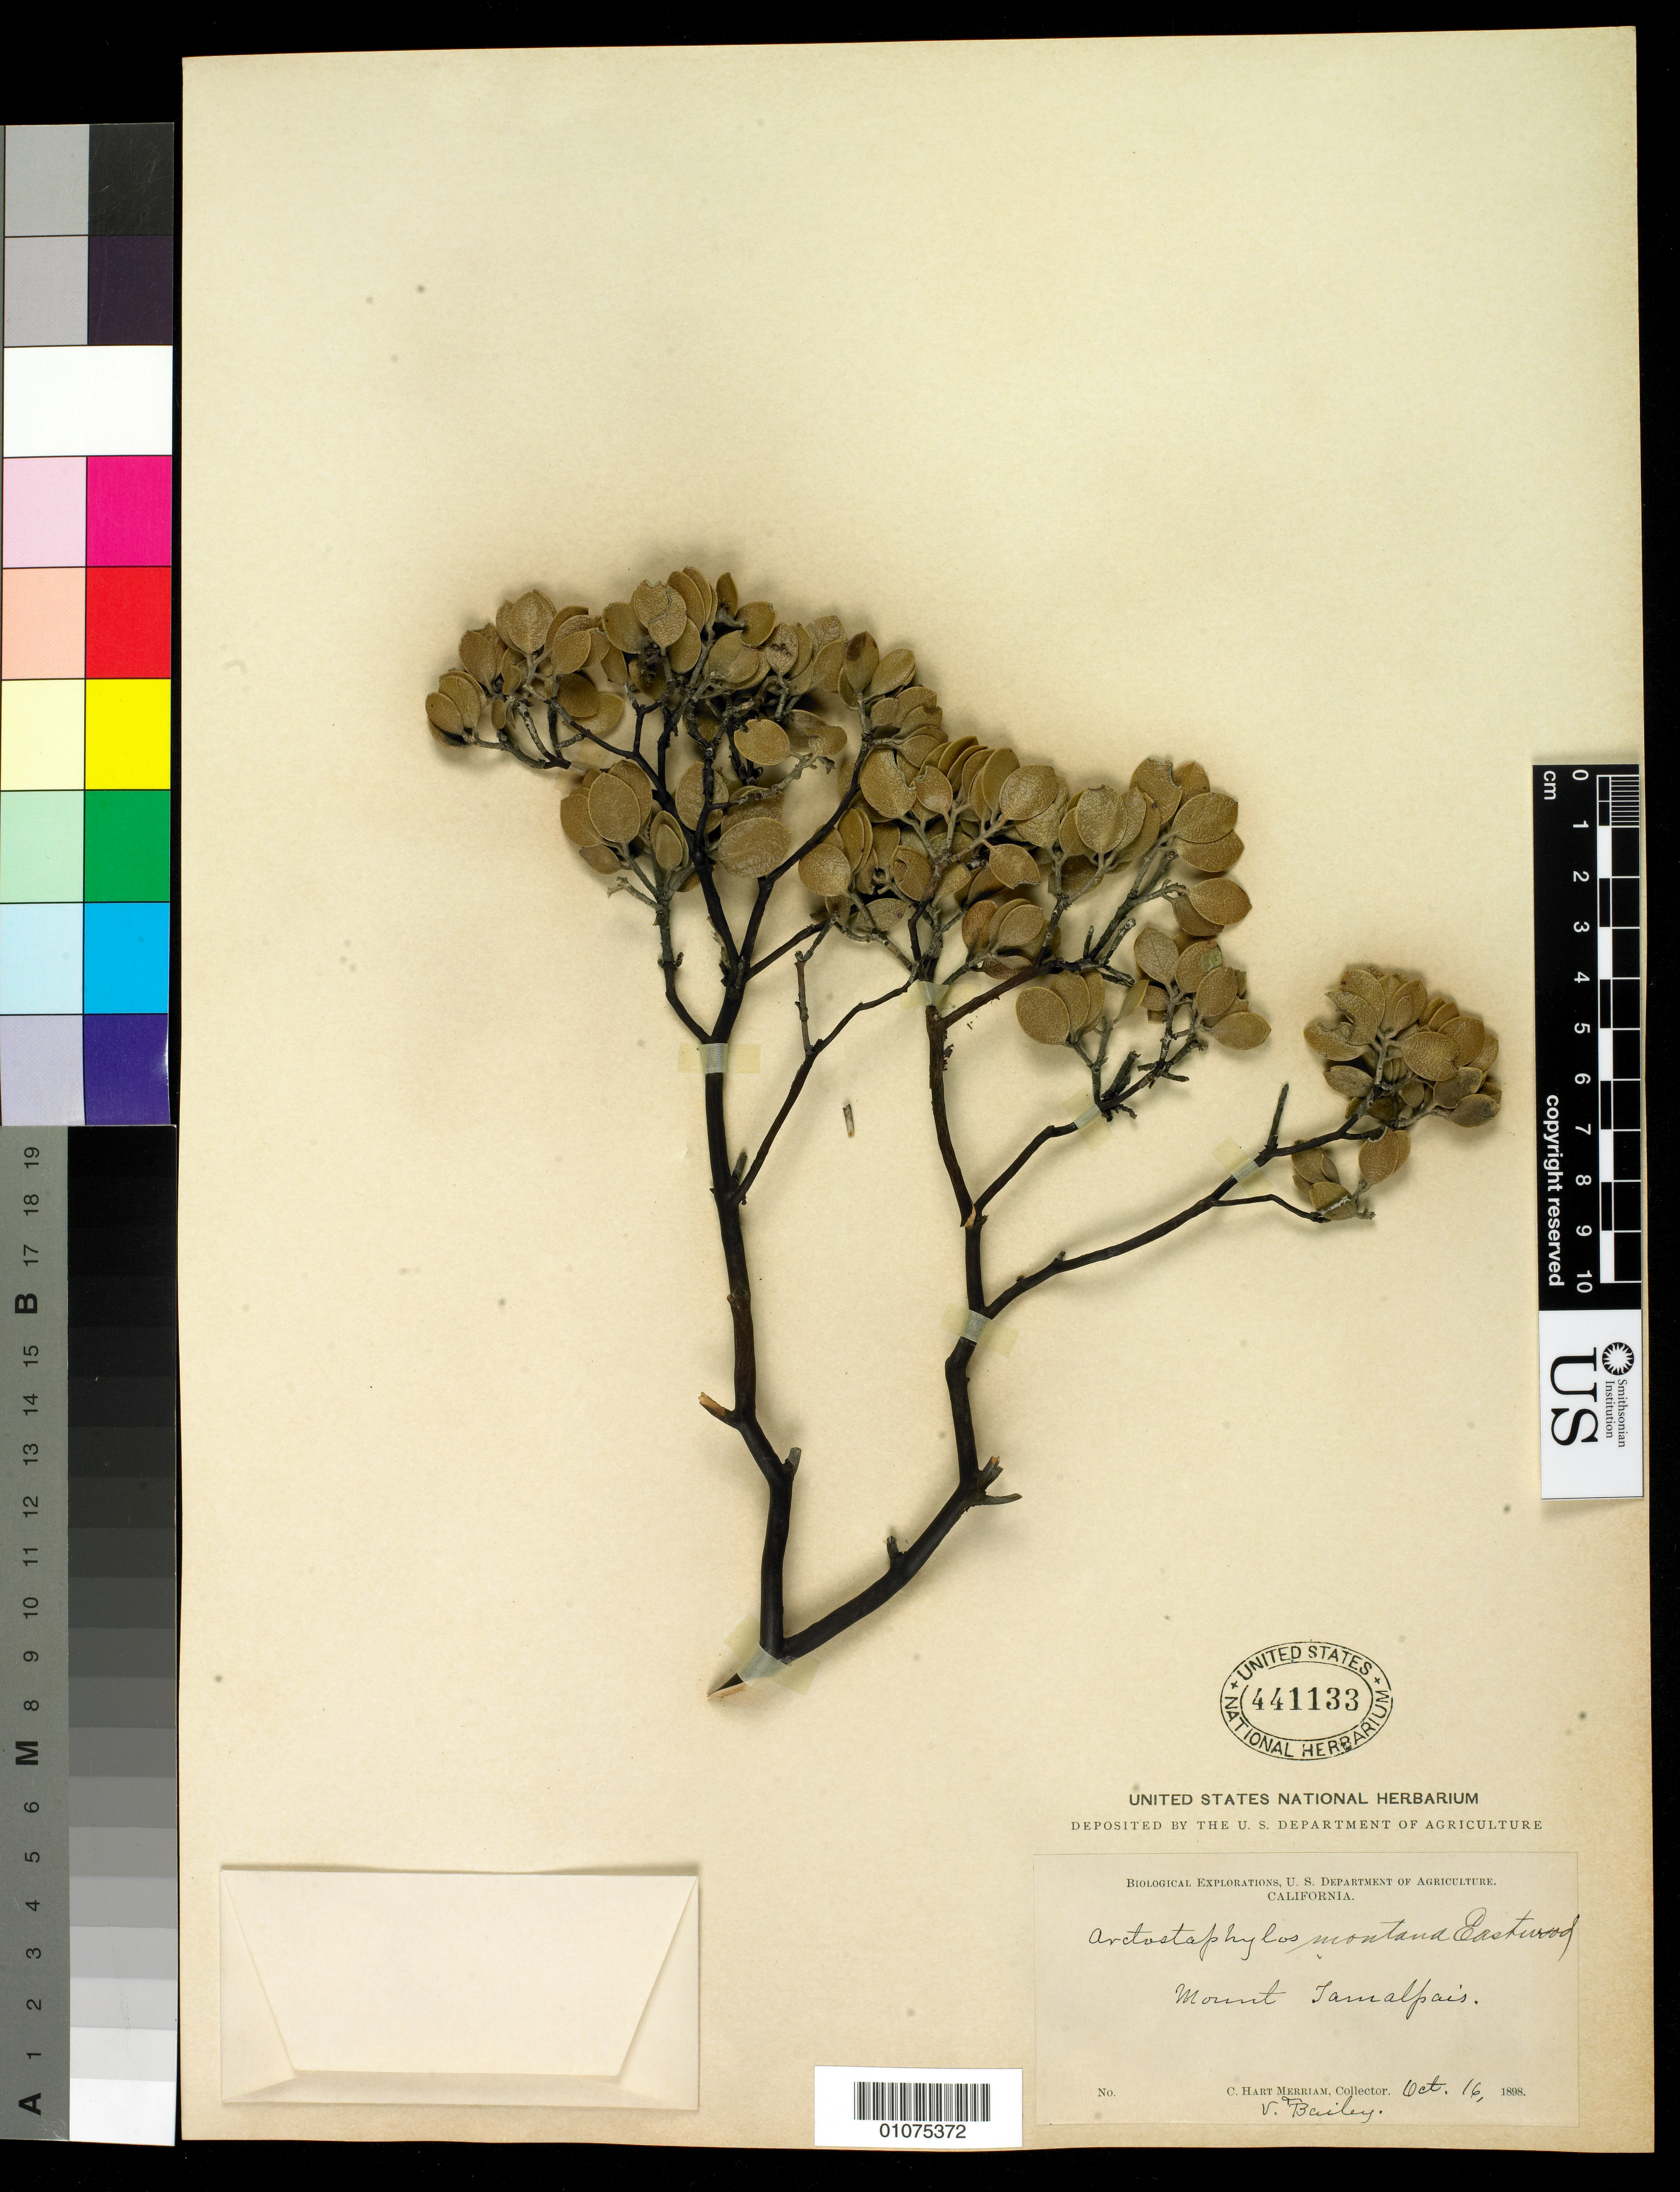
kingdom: Plantae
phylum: Tracheophyta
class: Magnoliopsida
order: Ericales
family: Ericaceae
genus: Arctostaphylos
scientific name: Arctostaphylos montana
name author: Eastw.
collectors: C. Merriam & V. O. Bailey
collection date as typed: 16 Oct 1898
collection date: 1898-10-16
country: United States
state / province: California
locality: Mount Tamalpais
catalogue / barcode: US 441133